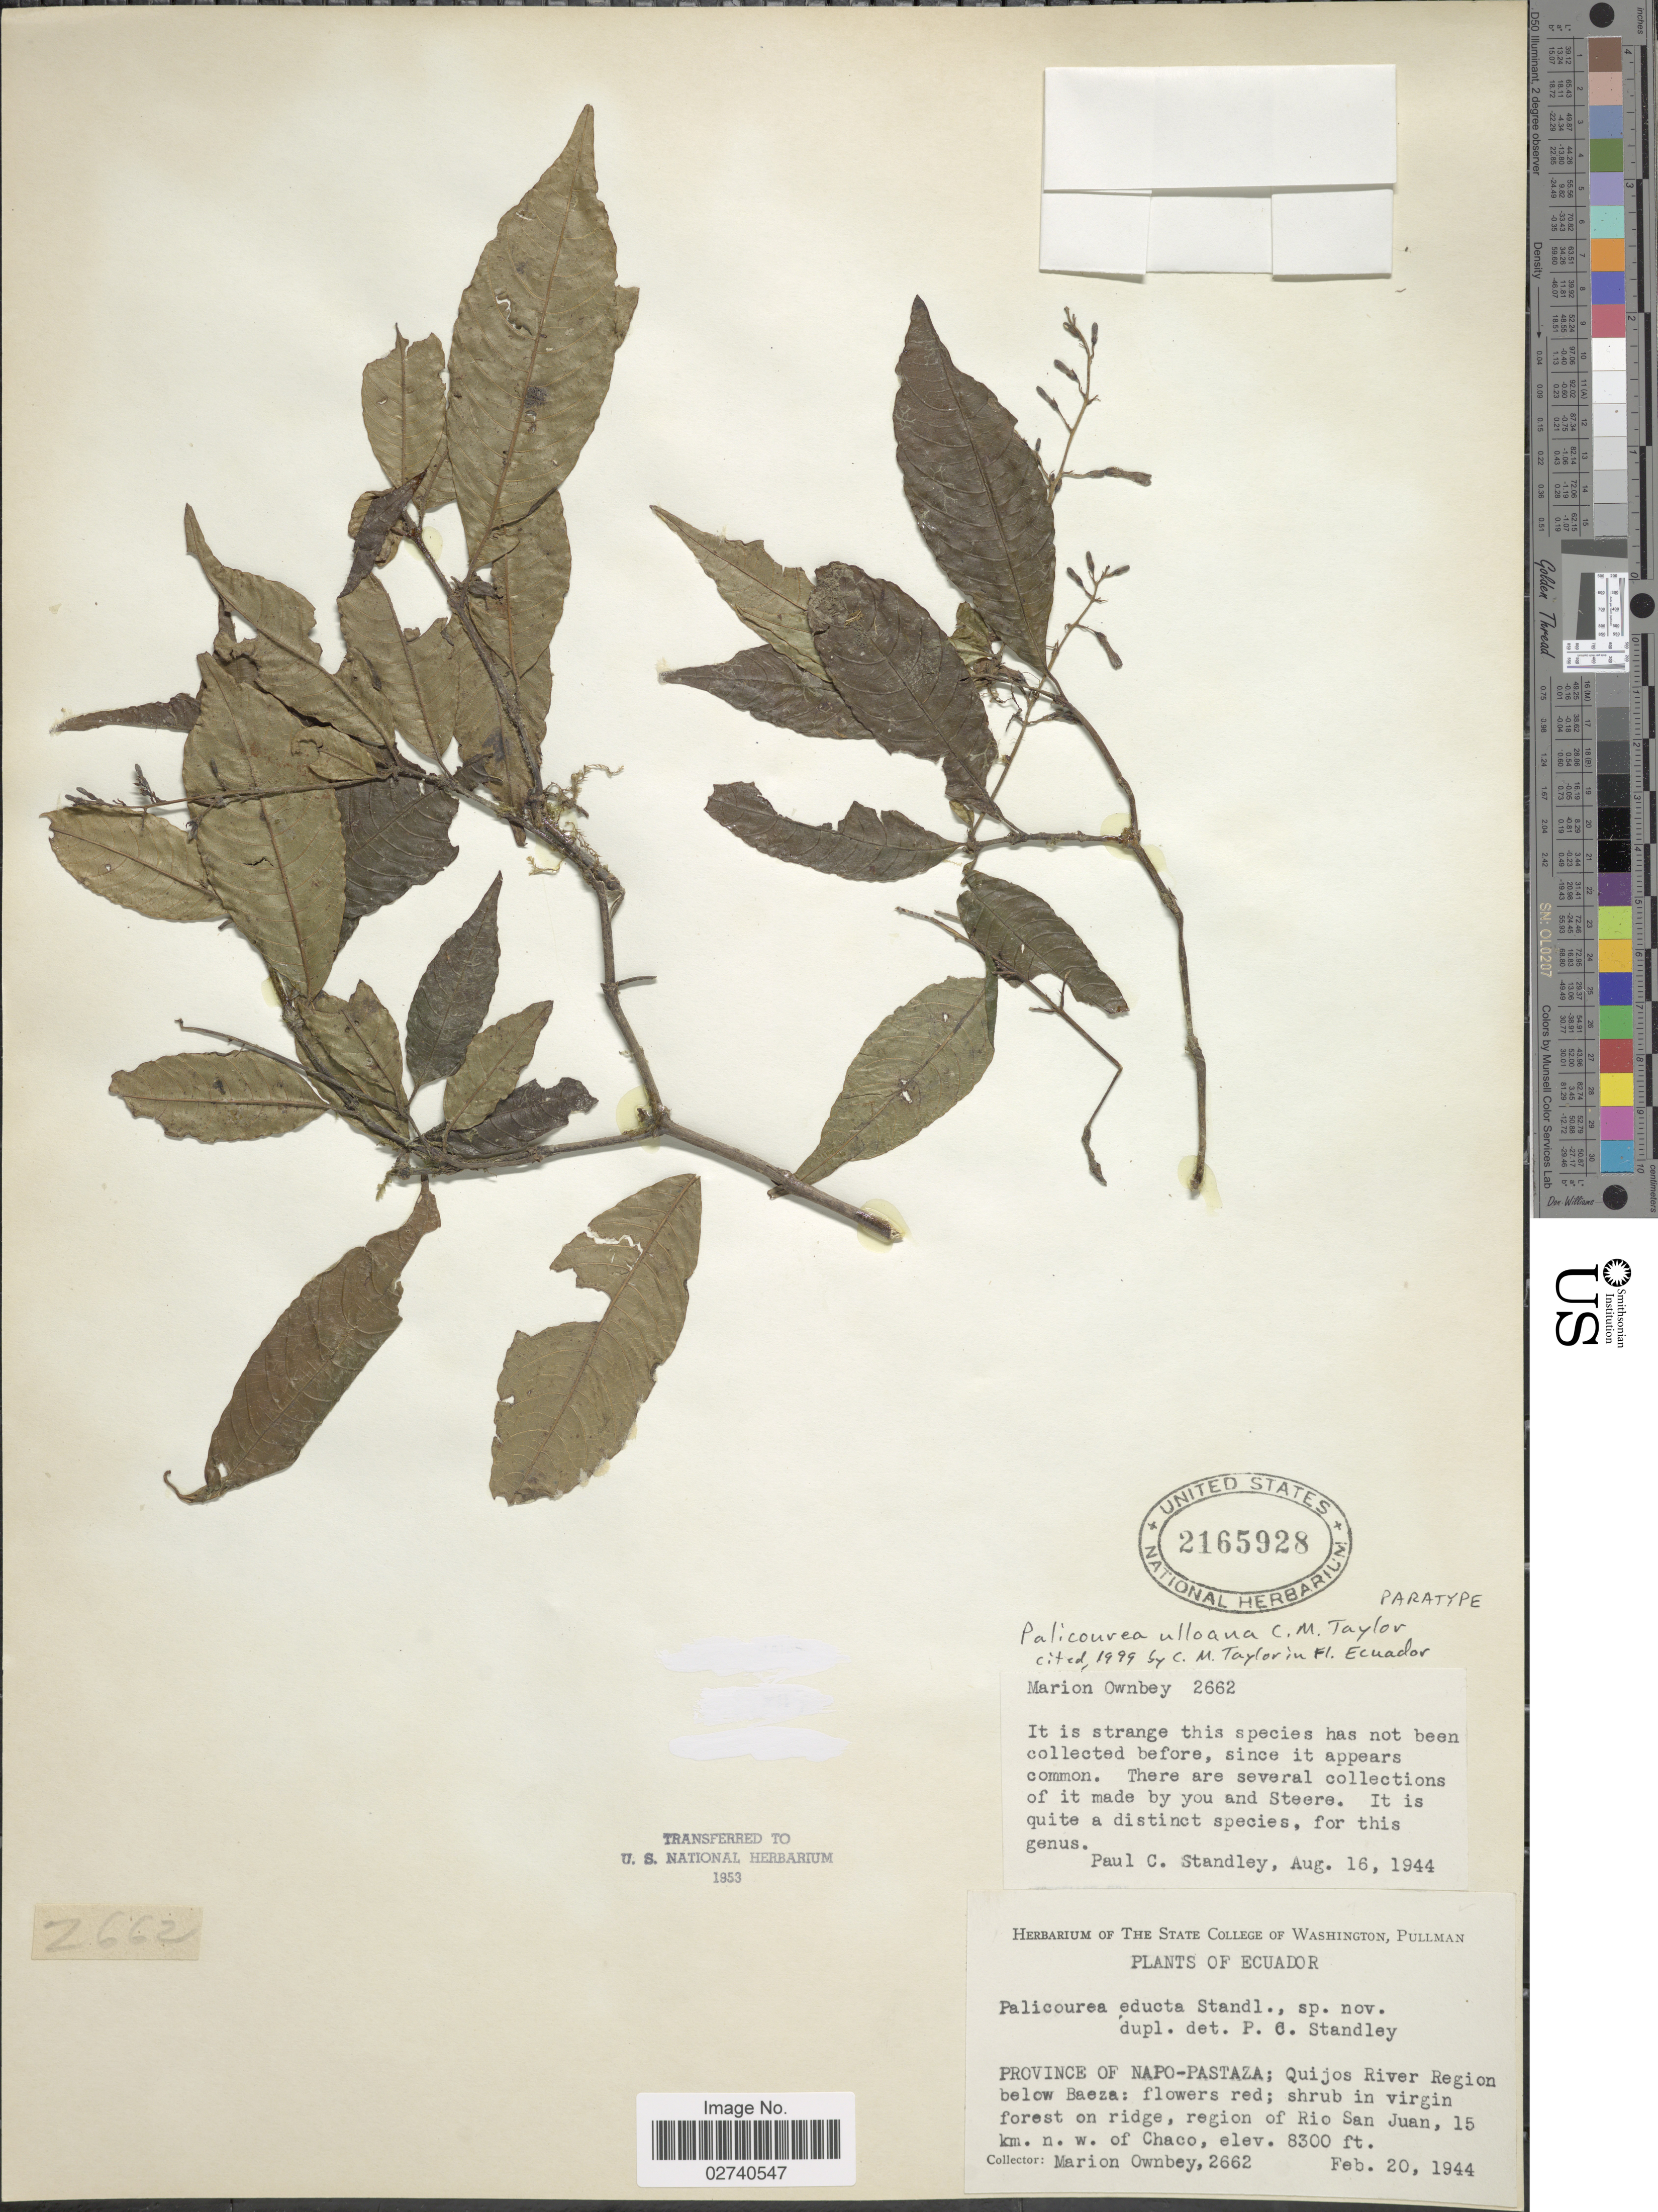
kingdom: Plantae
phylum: Tracheophyta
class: Magnoliopsida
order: Gentianales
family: Rubiaceae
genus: Palicourea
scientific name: Palicourea ulloana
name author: C.M. Taylor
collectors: F. M. Ownbey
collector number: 2662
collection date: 1944-05-20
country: Ecuador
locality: Province of Napo-Pastaza; Quijos River Region below Baeza. Region of Rio San Juan, 15 km. n.w. of Chaco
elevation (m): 2530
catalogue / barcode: US 2165928